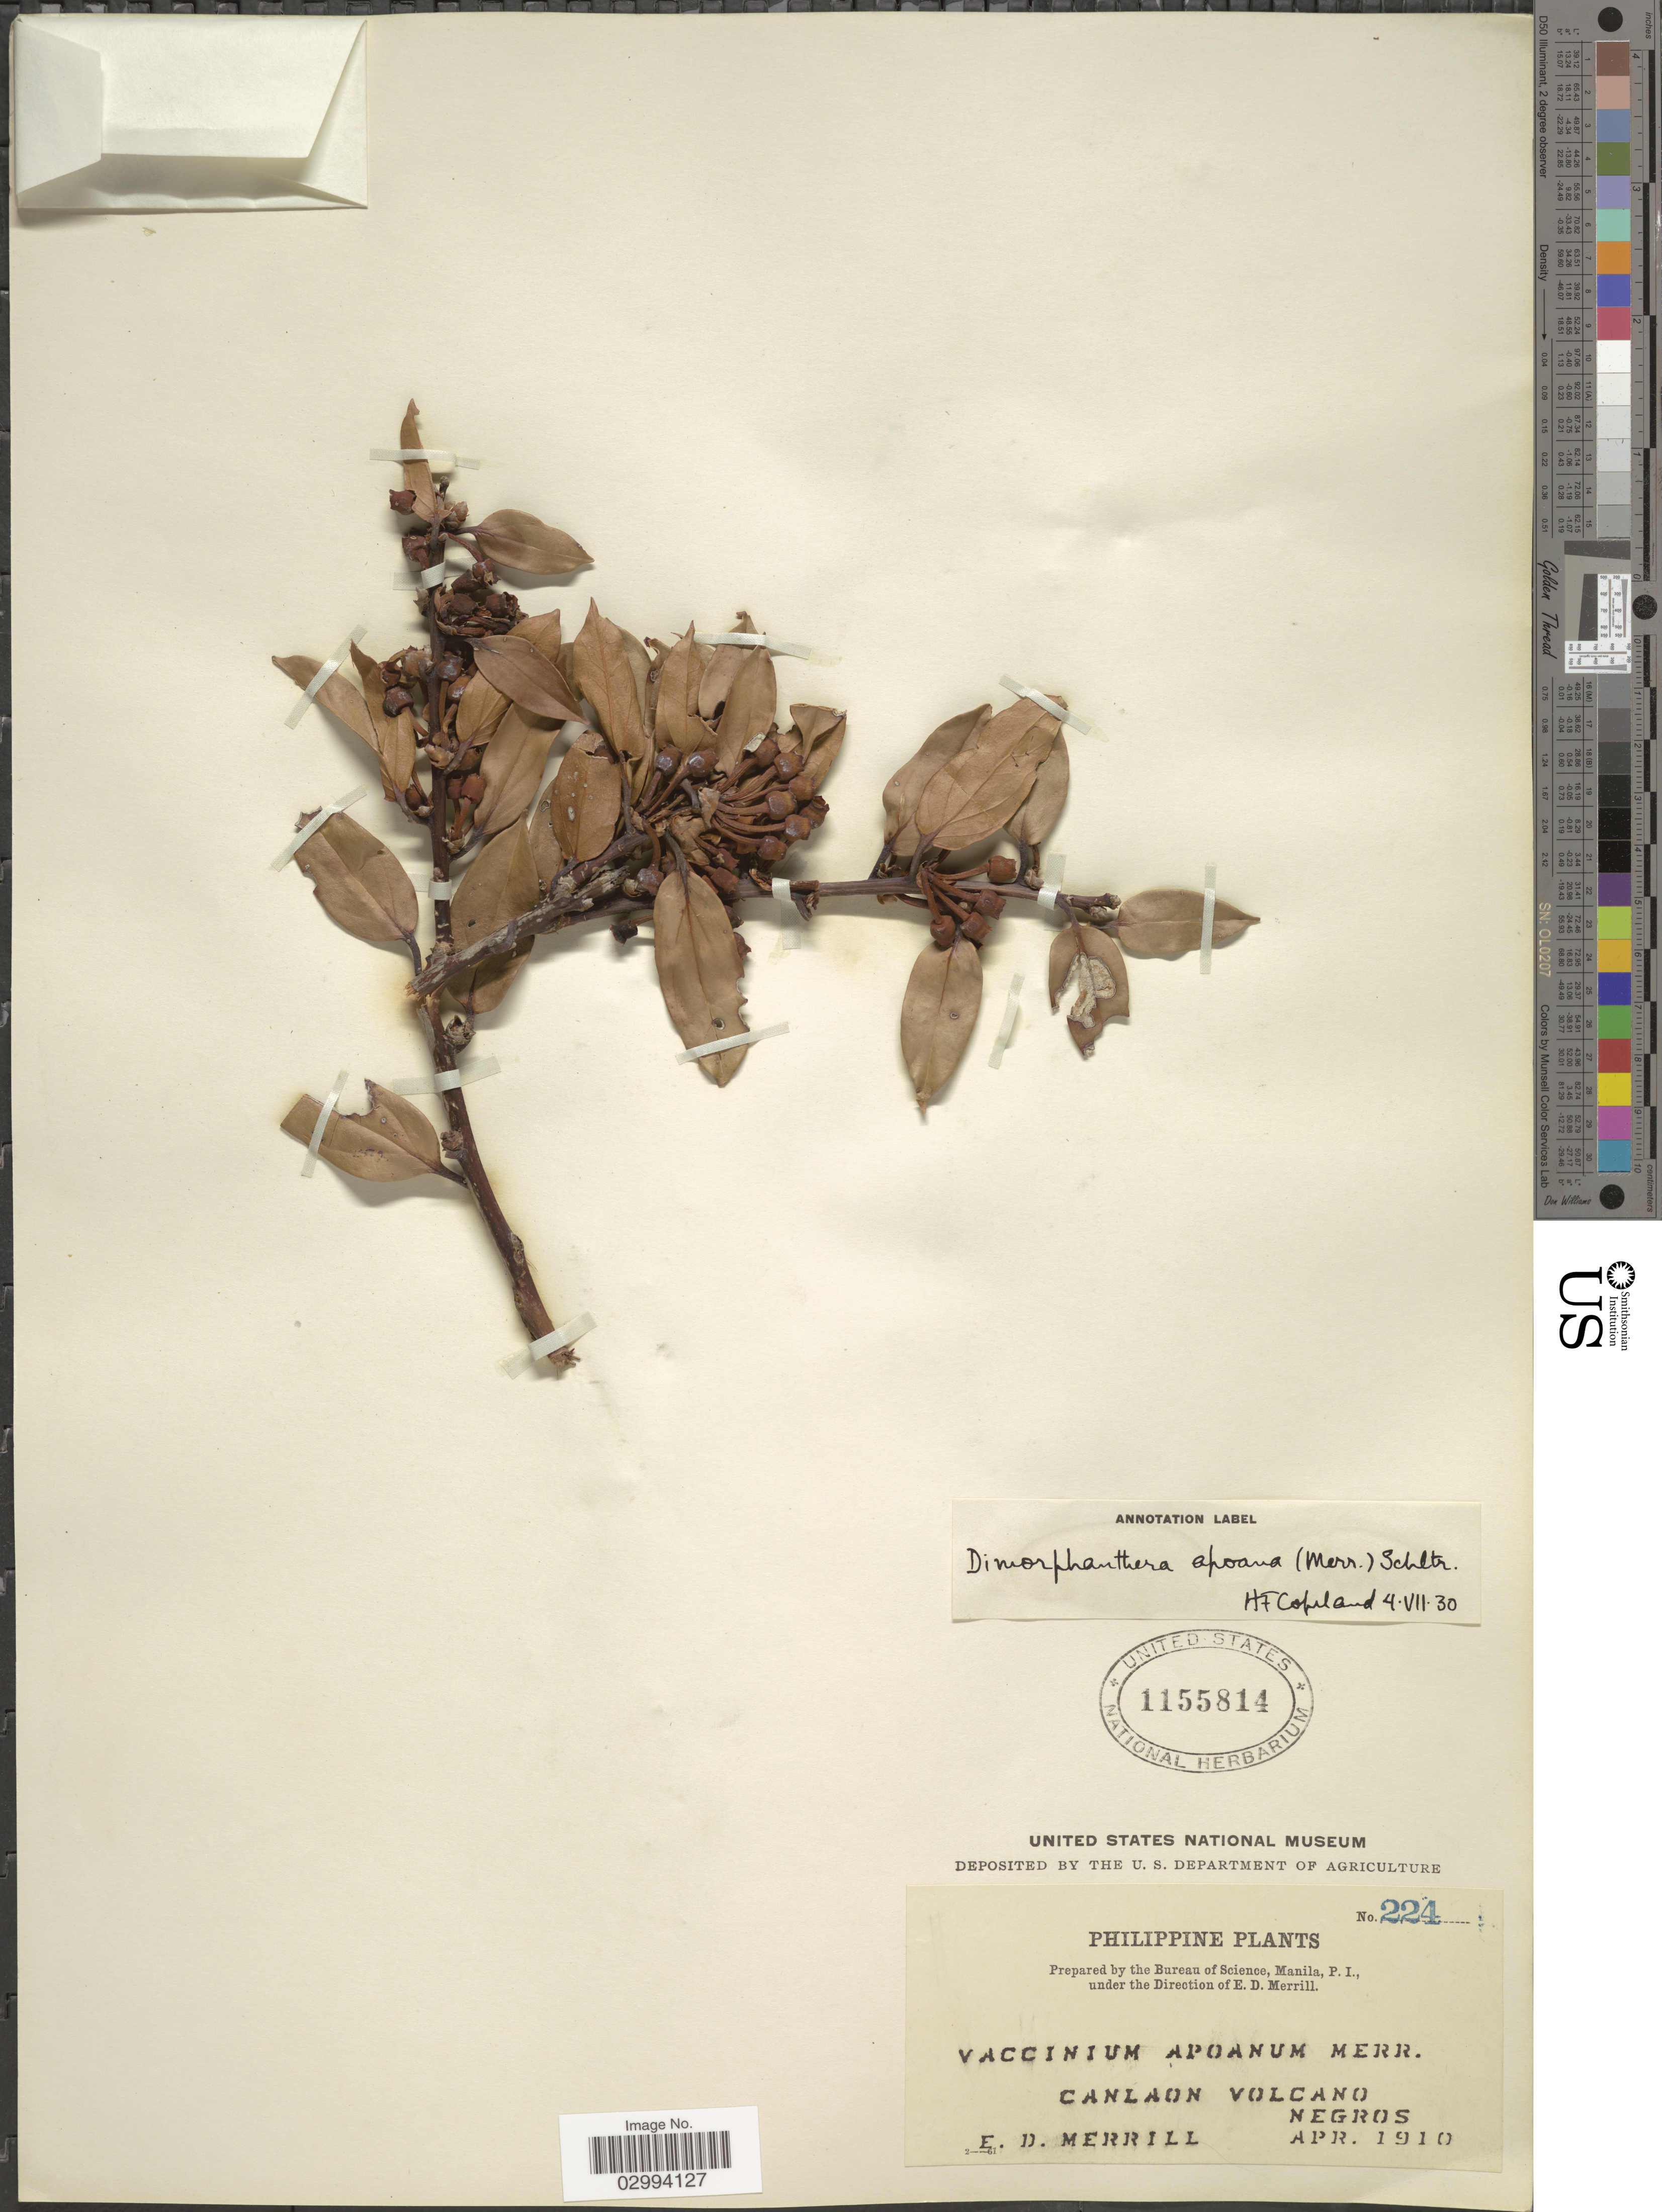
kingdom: Plantae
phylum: Tracheophyta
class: Magnoliopsida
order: Ericales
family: Ericaceae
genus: Dimorphanthera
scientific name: Dimorphanthera apoana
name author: (Merr.) Schltr.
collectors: E. D. Merrill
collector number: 224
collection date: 1910-04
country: Philippines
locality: Canlaon Volcano, Negros.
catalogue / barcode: US 1155814